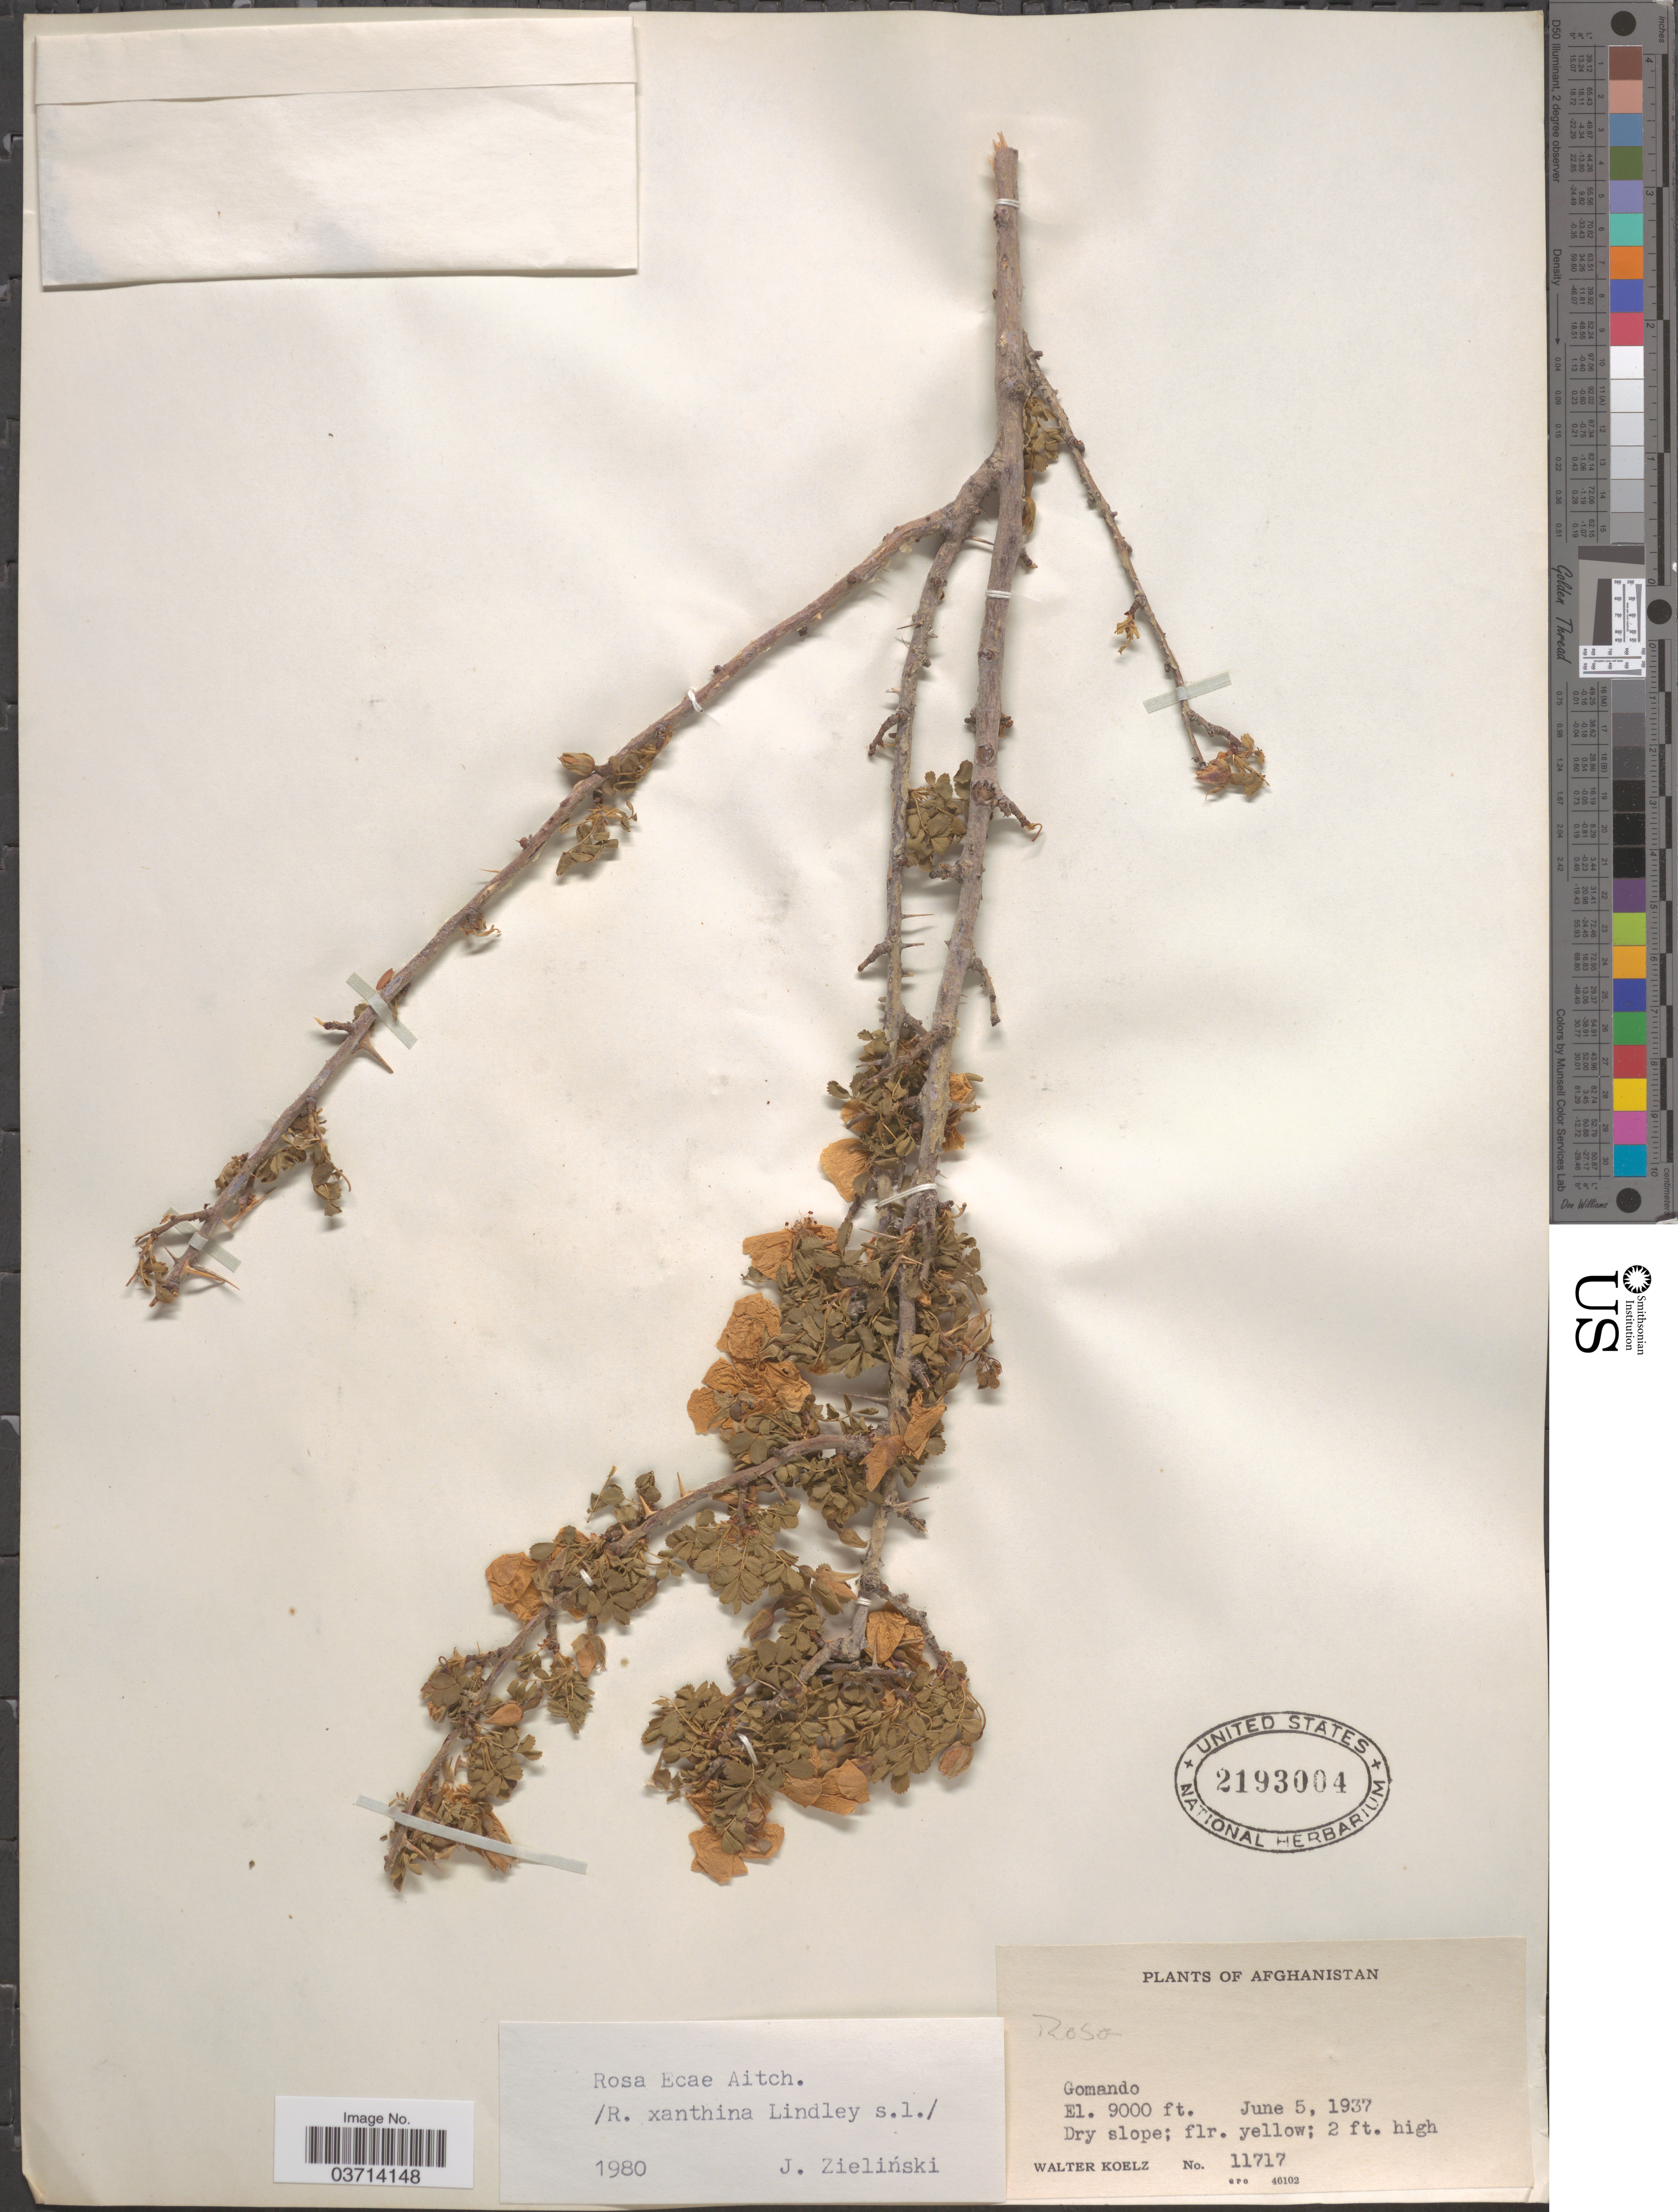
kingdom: Plantae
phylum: Tracheophyta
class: Magnoliopsida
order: Rosales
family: Rosaceae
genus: Rosa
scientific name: Rosa ecae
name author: Aitch.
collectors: W. N. Koelz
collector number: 11717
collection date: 1937-06-05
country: Afghanistan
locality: Gomando.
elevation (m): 2743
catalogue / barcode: US 2193004